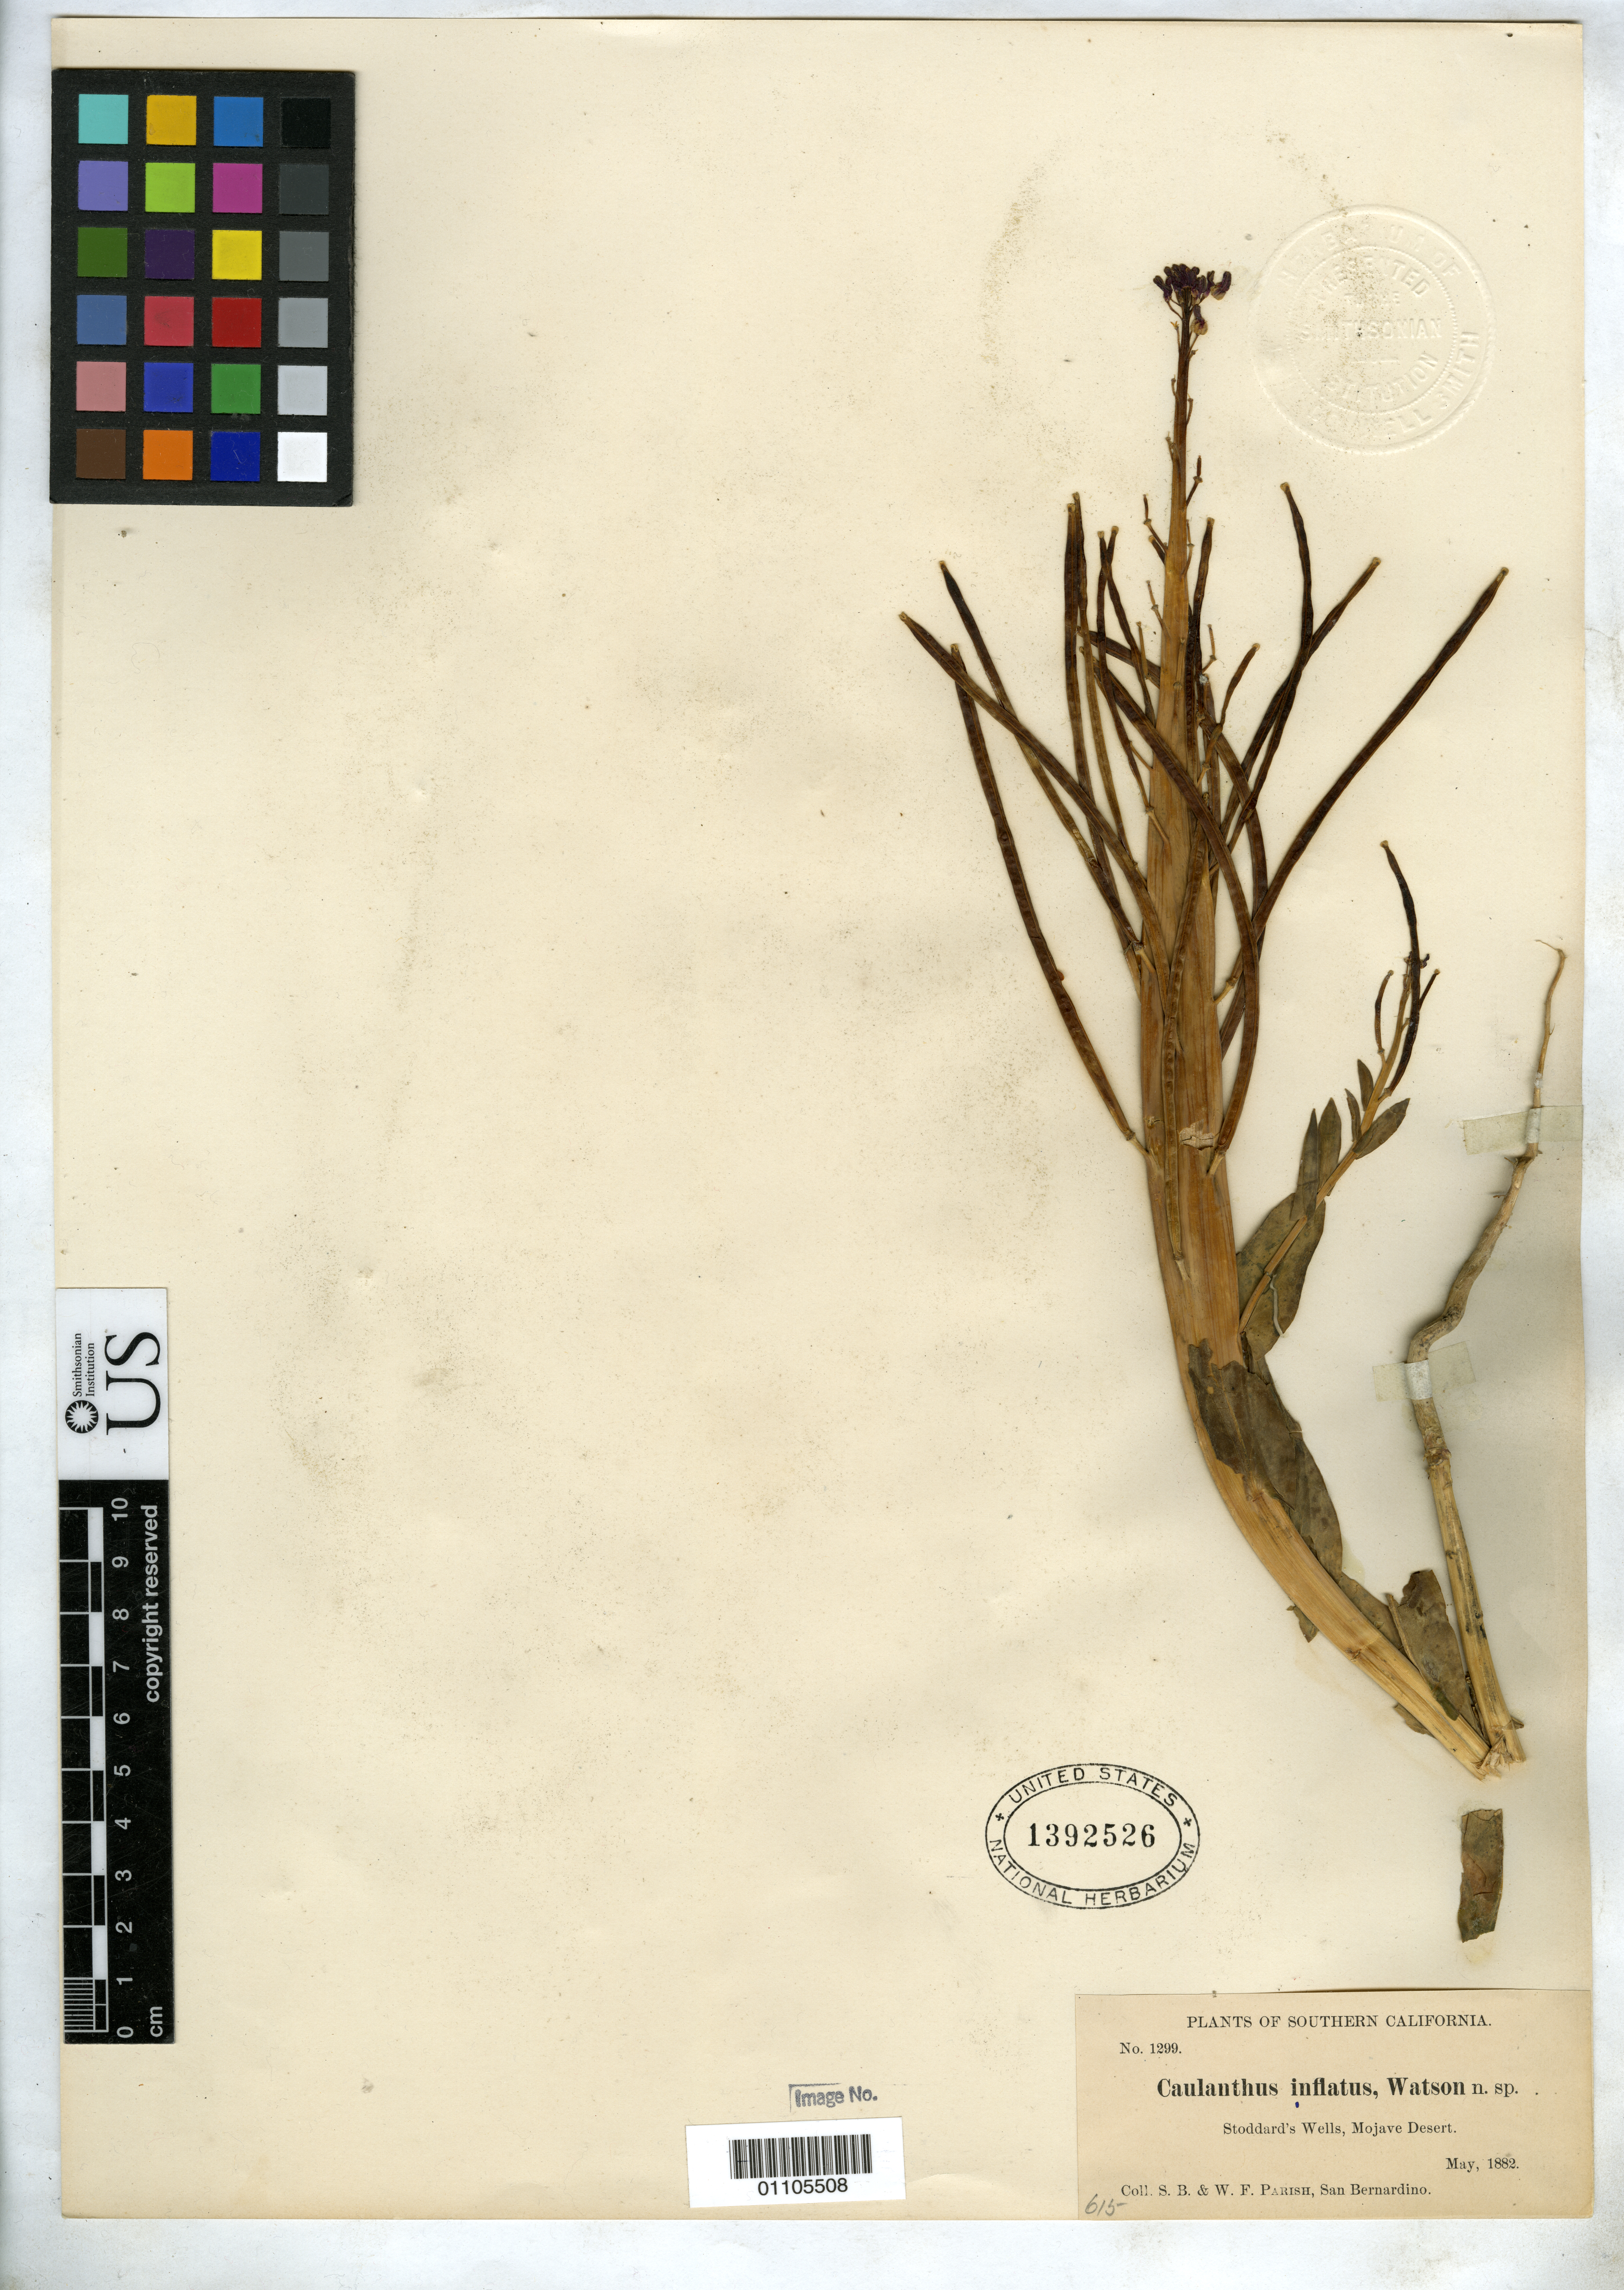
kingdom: Plantae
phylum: Tracheophyta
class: Magnoliopsida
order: Brassicales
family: Brassicaceae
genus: Caulanthus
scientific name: Caulanthus inflatus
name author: S. Watson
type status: Possible Syntype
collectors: S. B. Parish & W. F. Parish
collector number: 1299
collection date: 1882-05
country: United States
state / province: California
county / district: San Bernardino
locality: Stoddard's Wells, Mojave Desert.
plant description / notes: Specimen collected May 1882, dubiously a syntype of Caulanthus inflatus S. Watson; publication "presented May 5, 1882" (but apparently published June 1882) and (mis?) cites Parish collection of March 1882. [Note that other names in same publication cite Parish collections from May 1882.]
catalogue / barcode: US 1392526